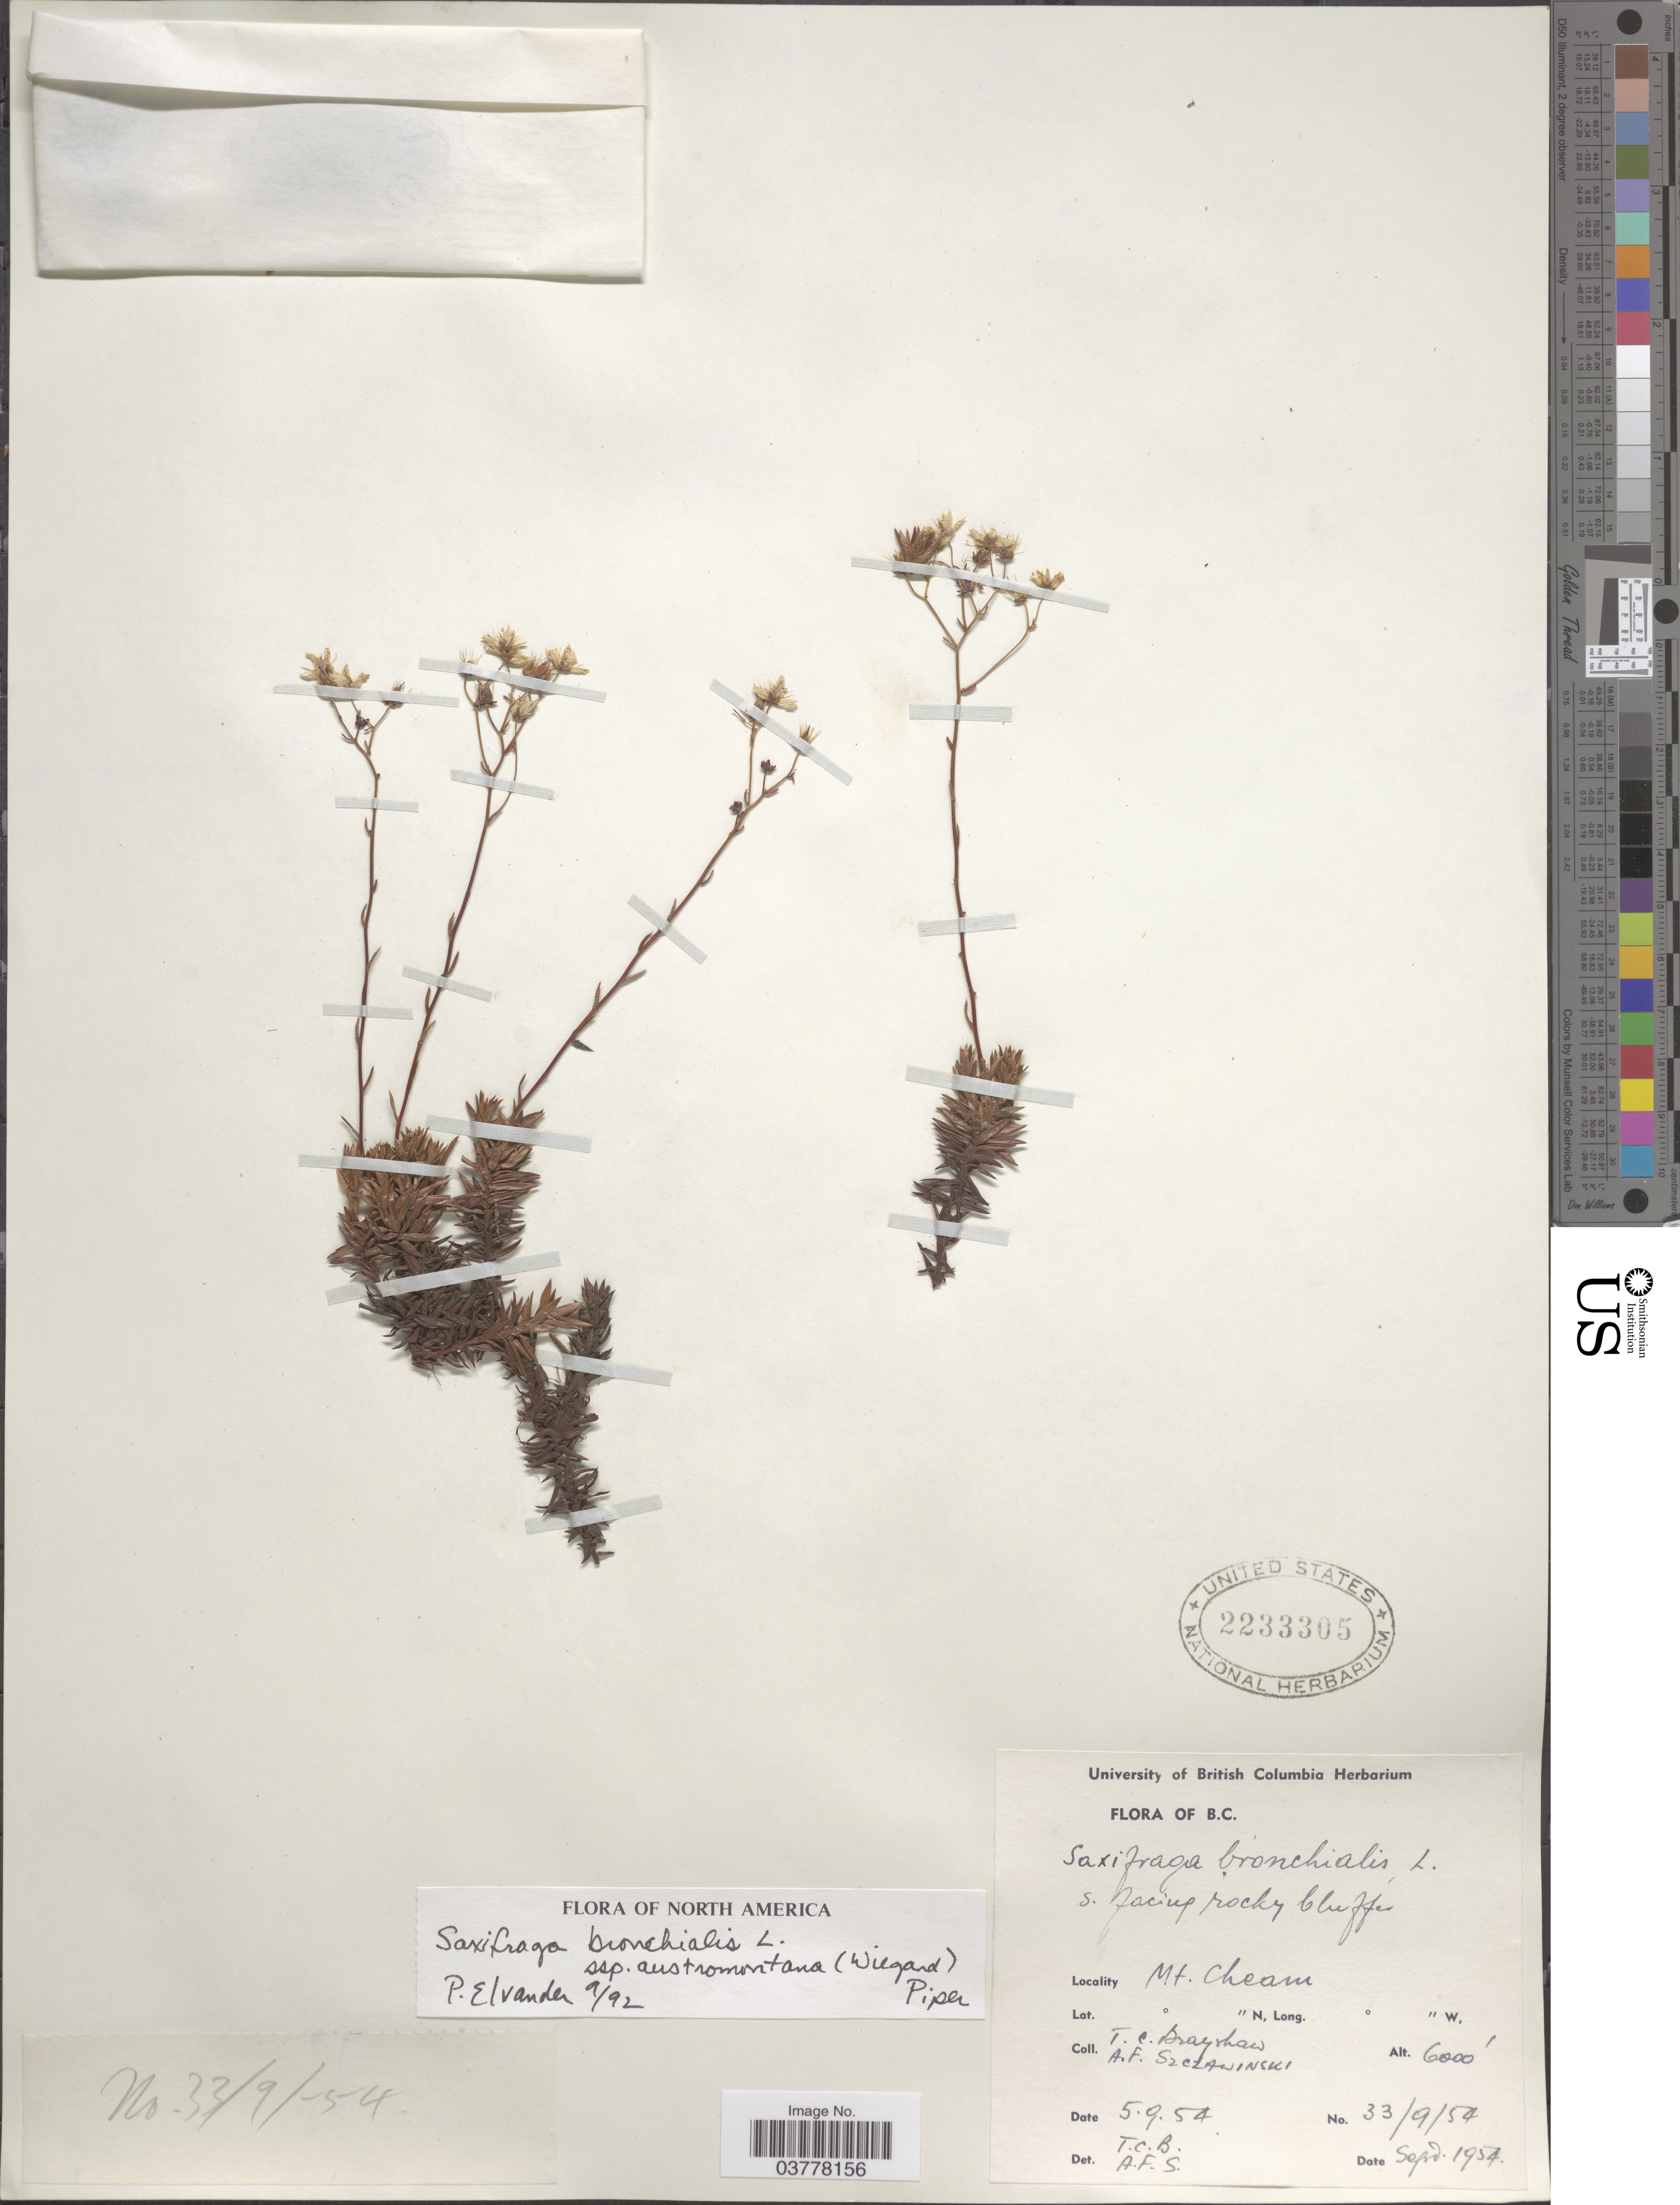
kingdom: Plantae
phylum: Tracheophyta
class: Magnoliopsida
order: Saxifragales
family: Saxifragaceae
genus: Saxifraga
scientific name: Saxifraga bronchialis subsp. austromontana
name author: (Wiegand) Piper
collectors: T. Brayshaw & A. Szczawinski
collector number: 33/9/54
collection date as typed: Transcribed d/m/y: 5/9/54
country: Canada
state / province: British Columbia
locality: Mt. Cheam.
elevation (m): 1829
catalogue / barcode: US 2233305